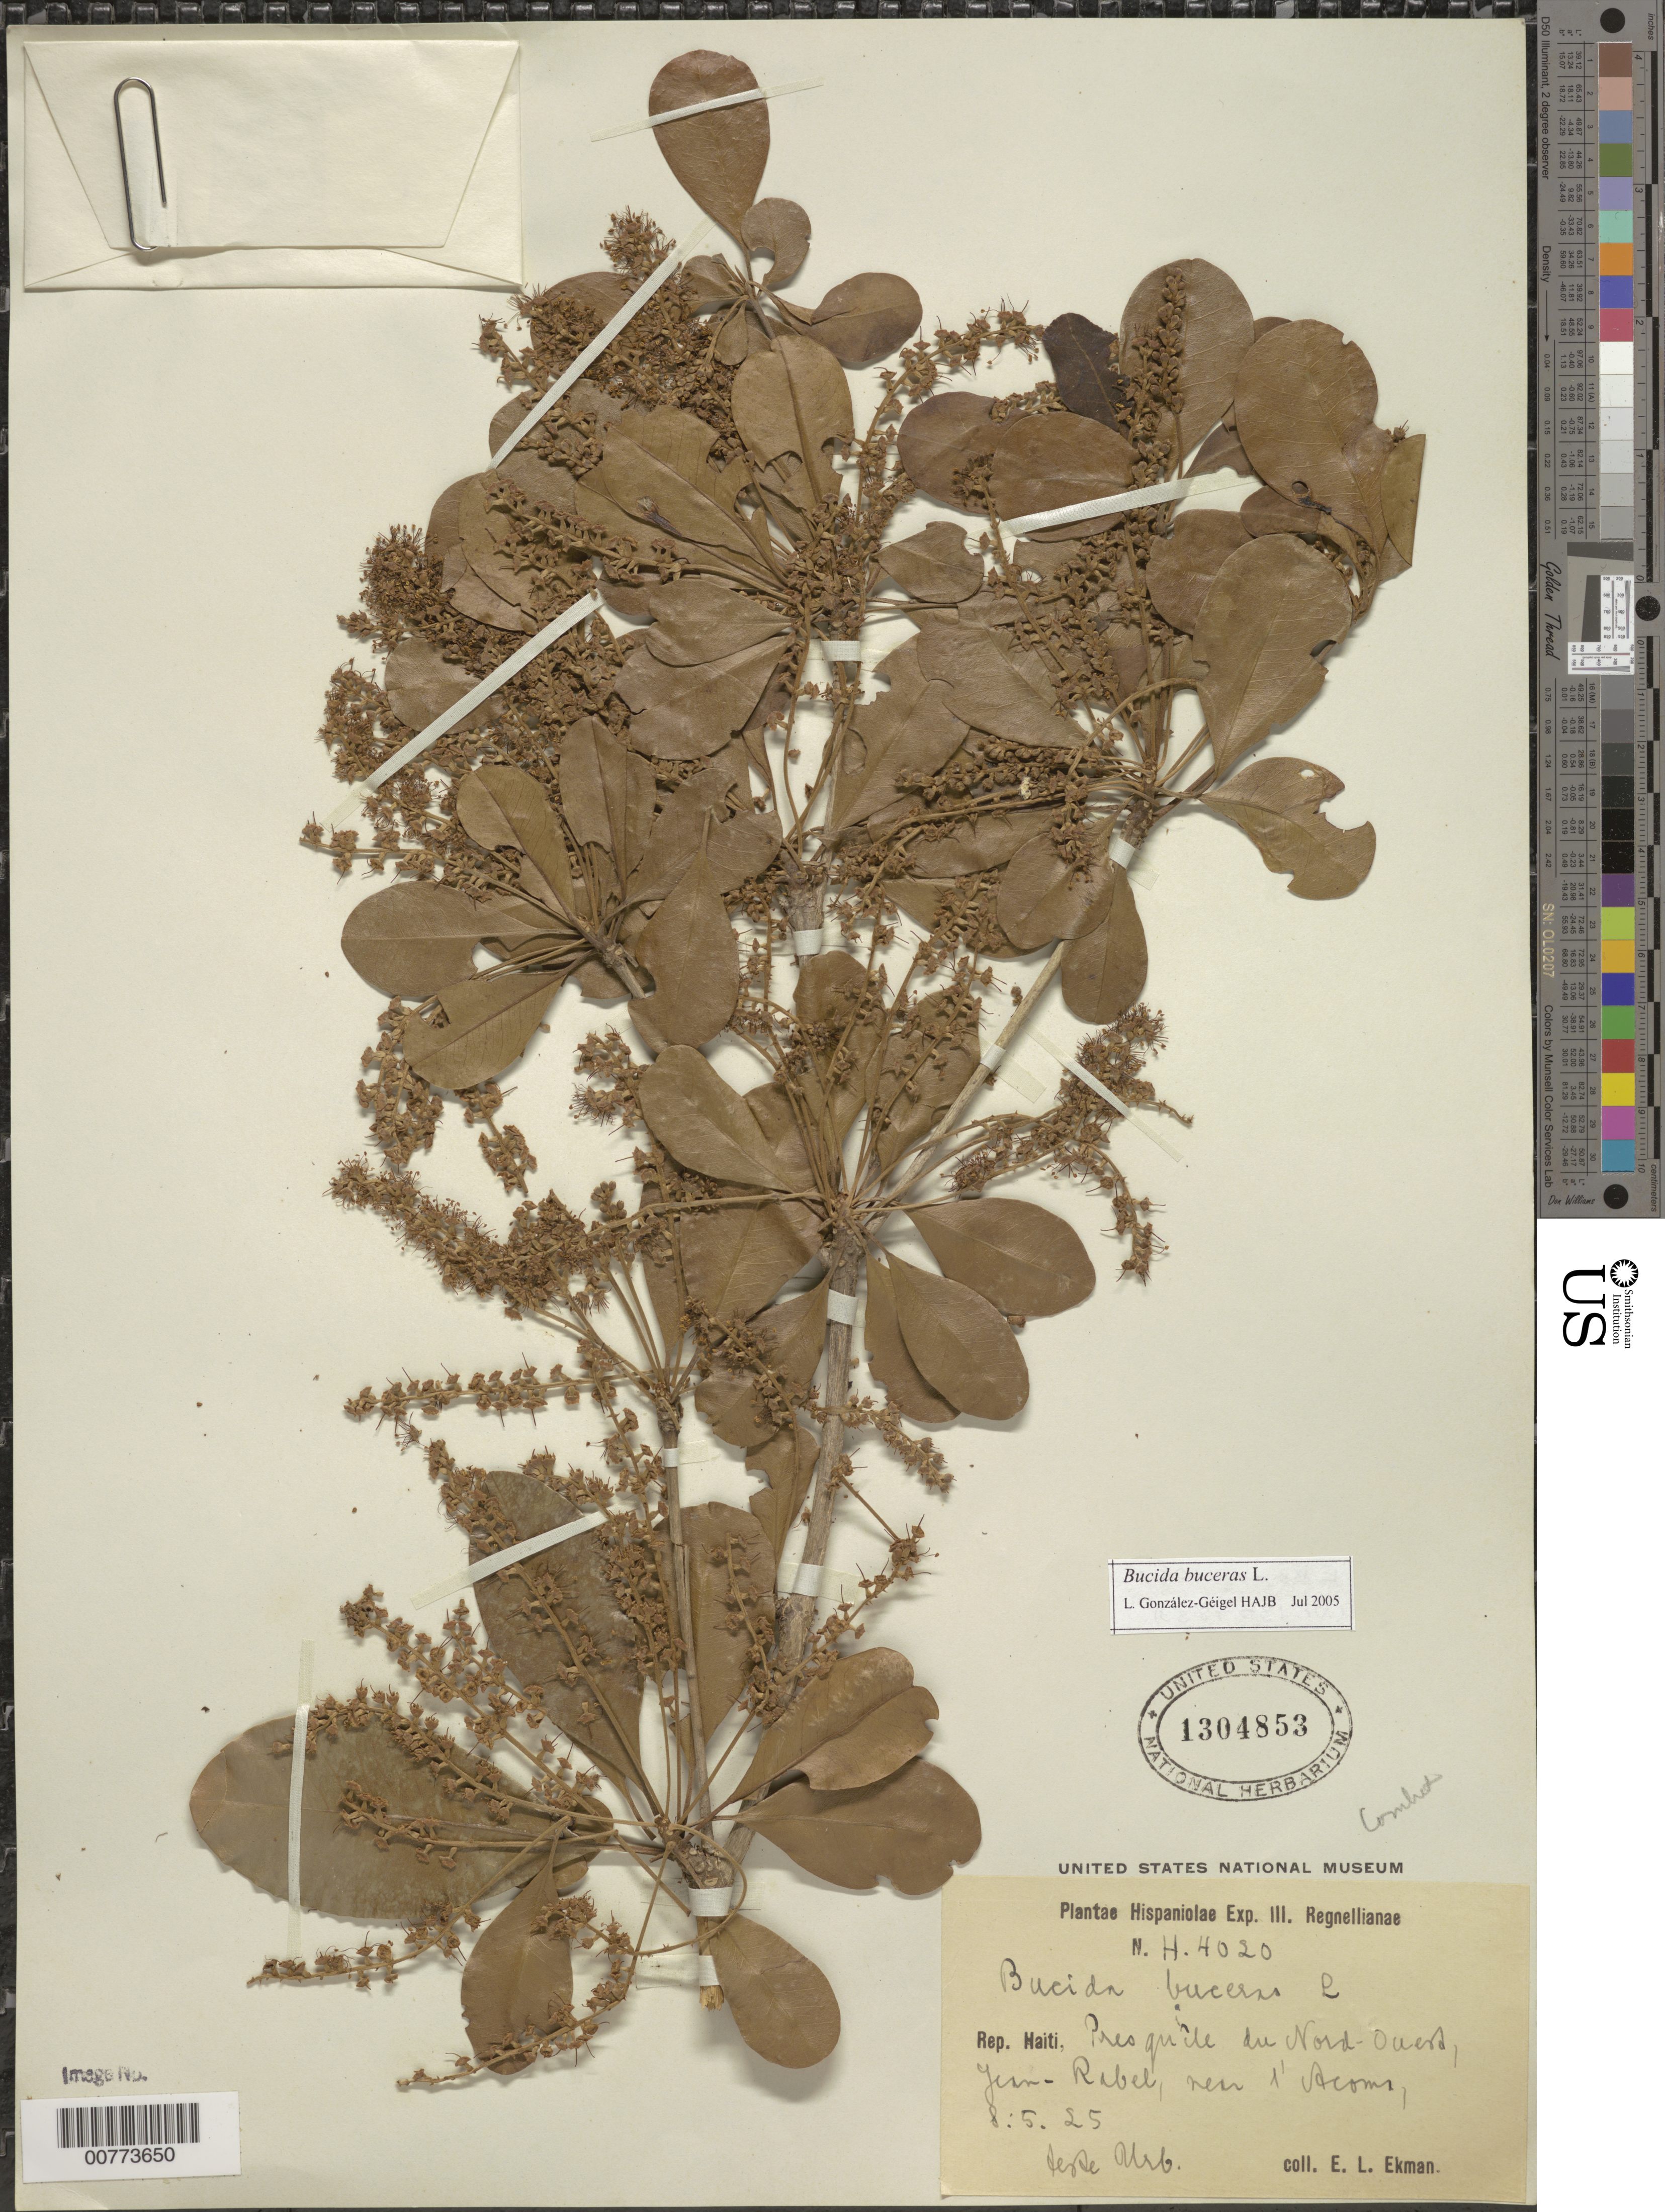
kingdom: Plantae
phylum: Tracheophyta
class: Magnoliopsida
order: Myrtales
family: Combretaceae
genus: Terminalia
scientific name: Terminalia buceras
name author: (L.) C. Wright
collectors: E. L. Ekman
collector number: H 4020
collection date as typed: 08 May 1925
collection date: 1925-05-08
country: Haiti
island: Hispaniola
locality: Presquîle du Nord-Ouest, Jean-Rabel, near l'Acomr.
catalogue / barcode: US 1304853